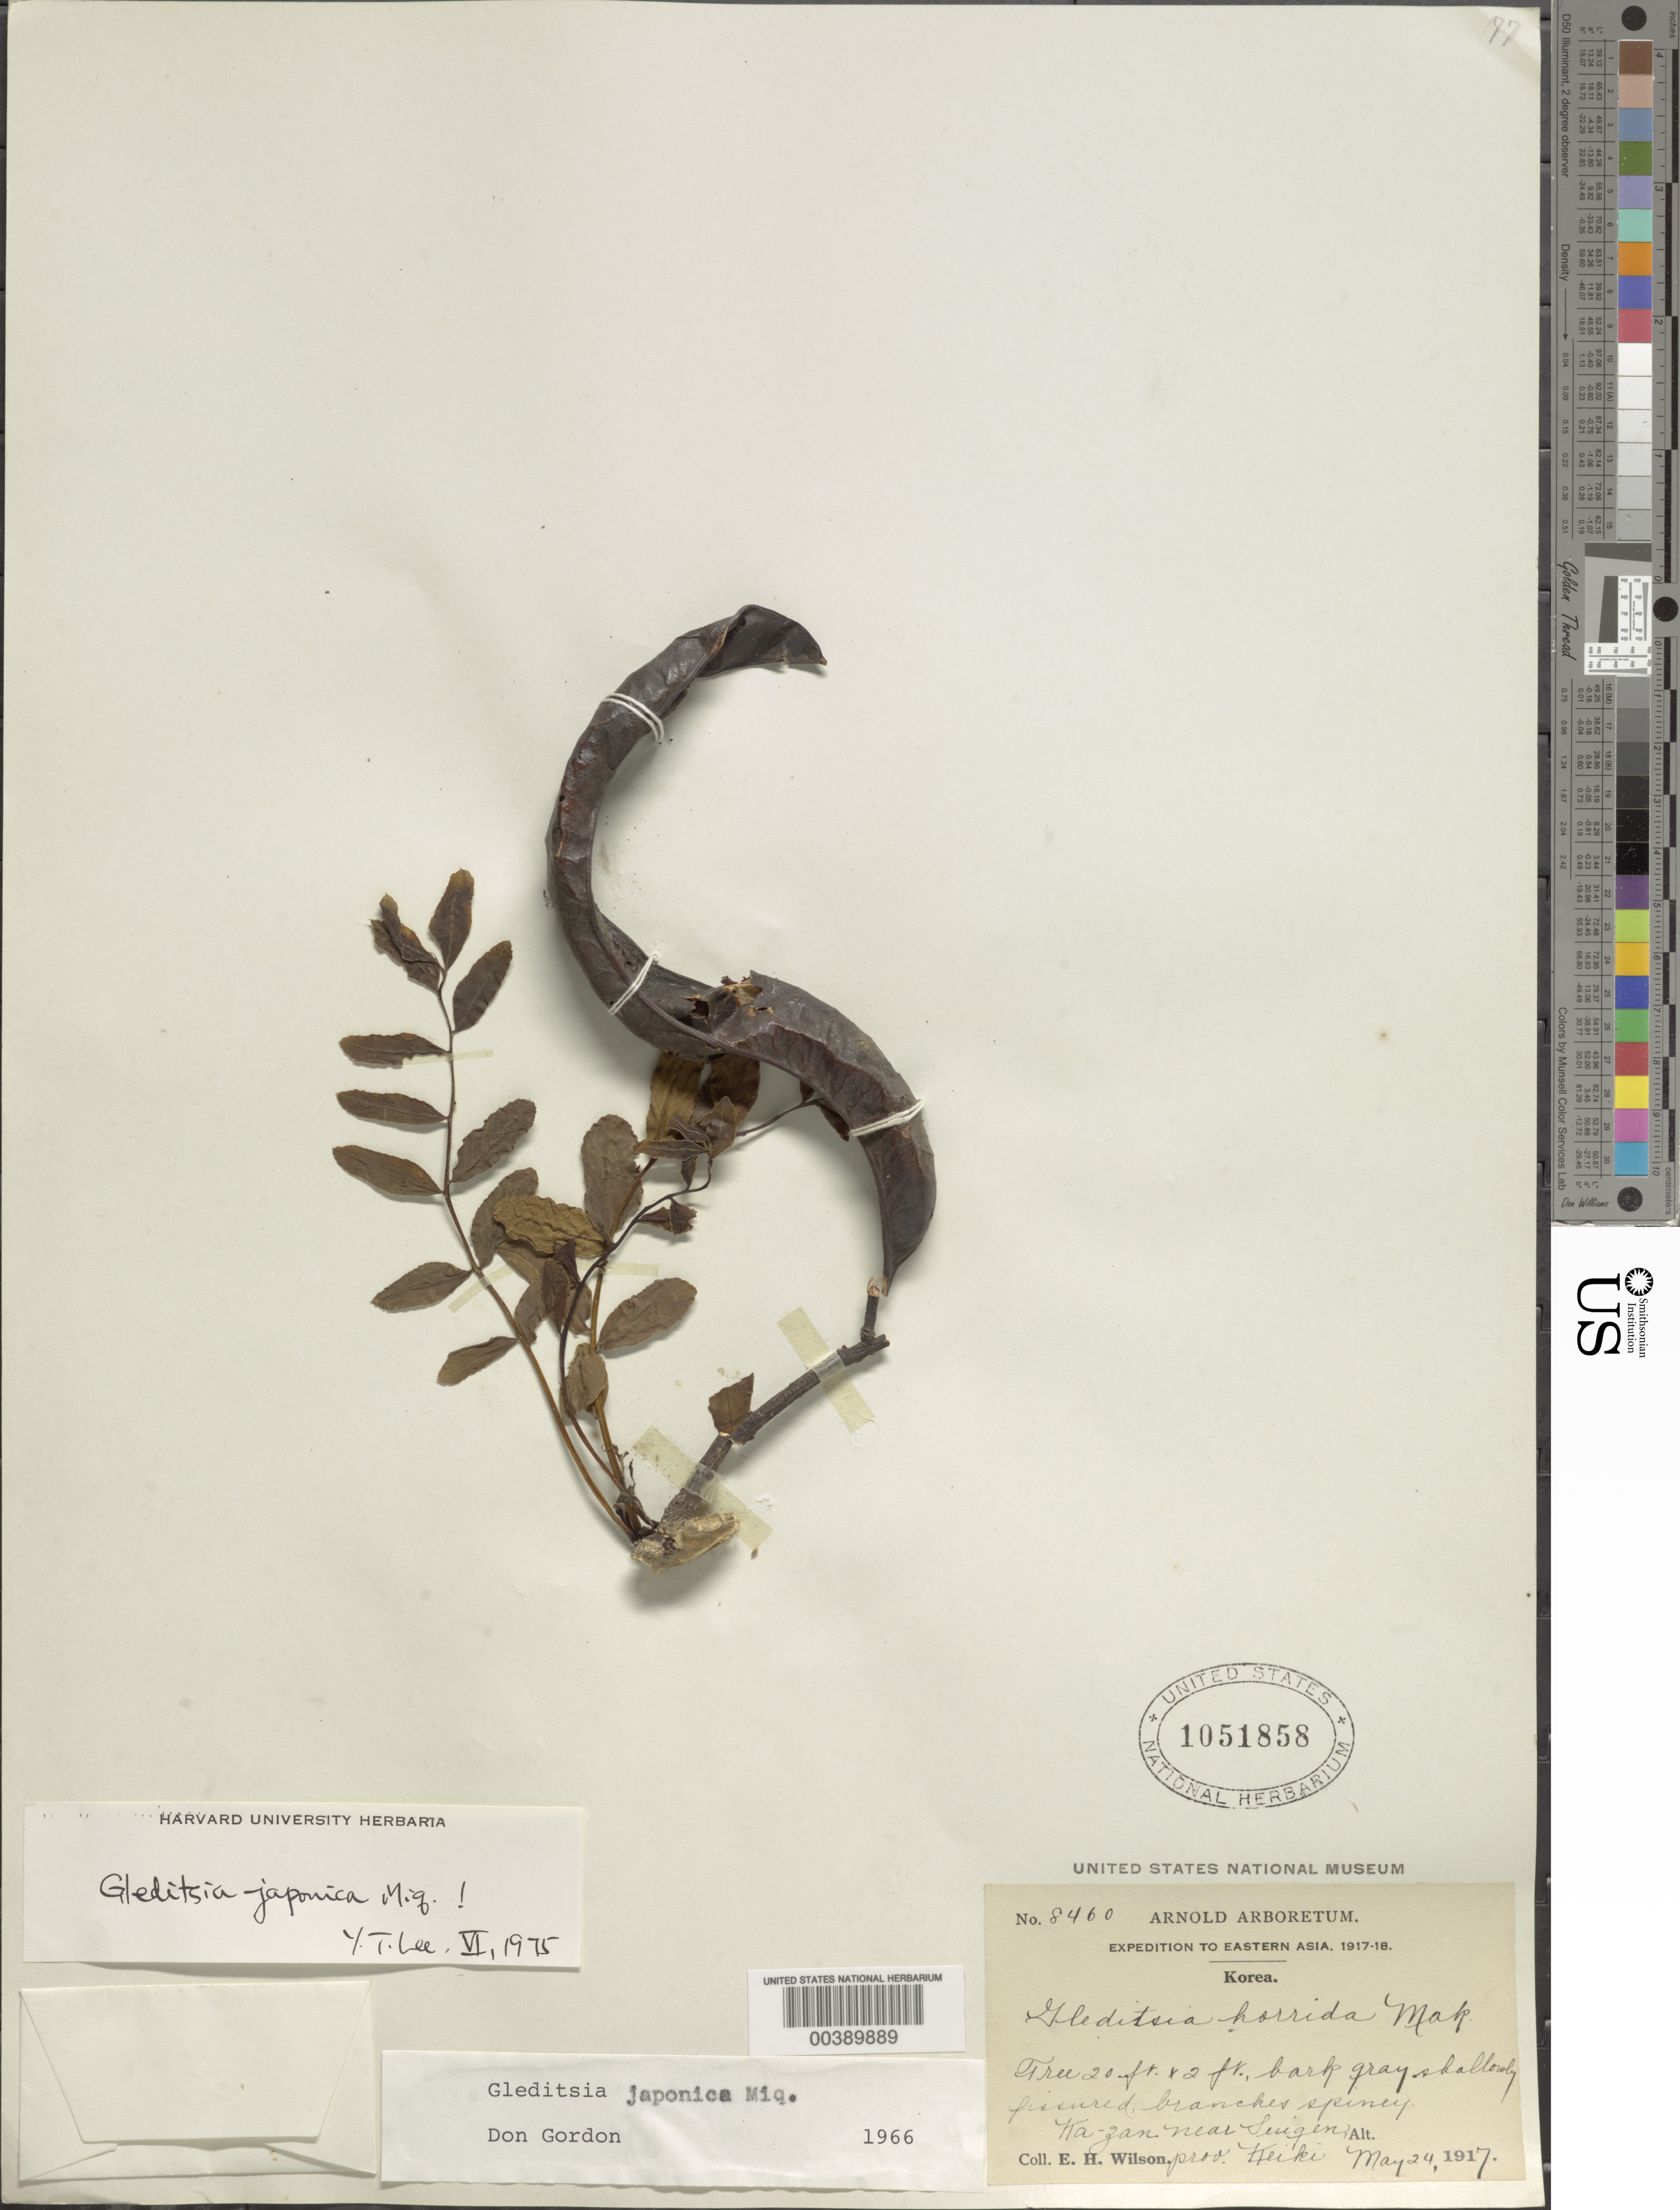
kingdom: Plantae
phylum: Tracheophyta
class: Magnoliopsida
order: Fabales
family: Fabaceae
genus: Gleditsia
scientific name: Gleditsia japonica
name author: Miq.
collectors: E. H. Wilson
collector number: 8460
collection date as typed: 24 May 1917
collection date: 1917-05-24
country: South Korea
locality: Ka-zan near Seugen, Prov. Keiki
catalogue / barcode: US 1051858